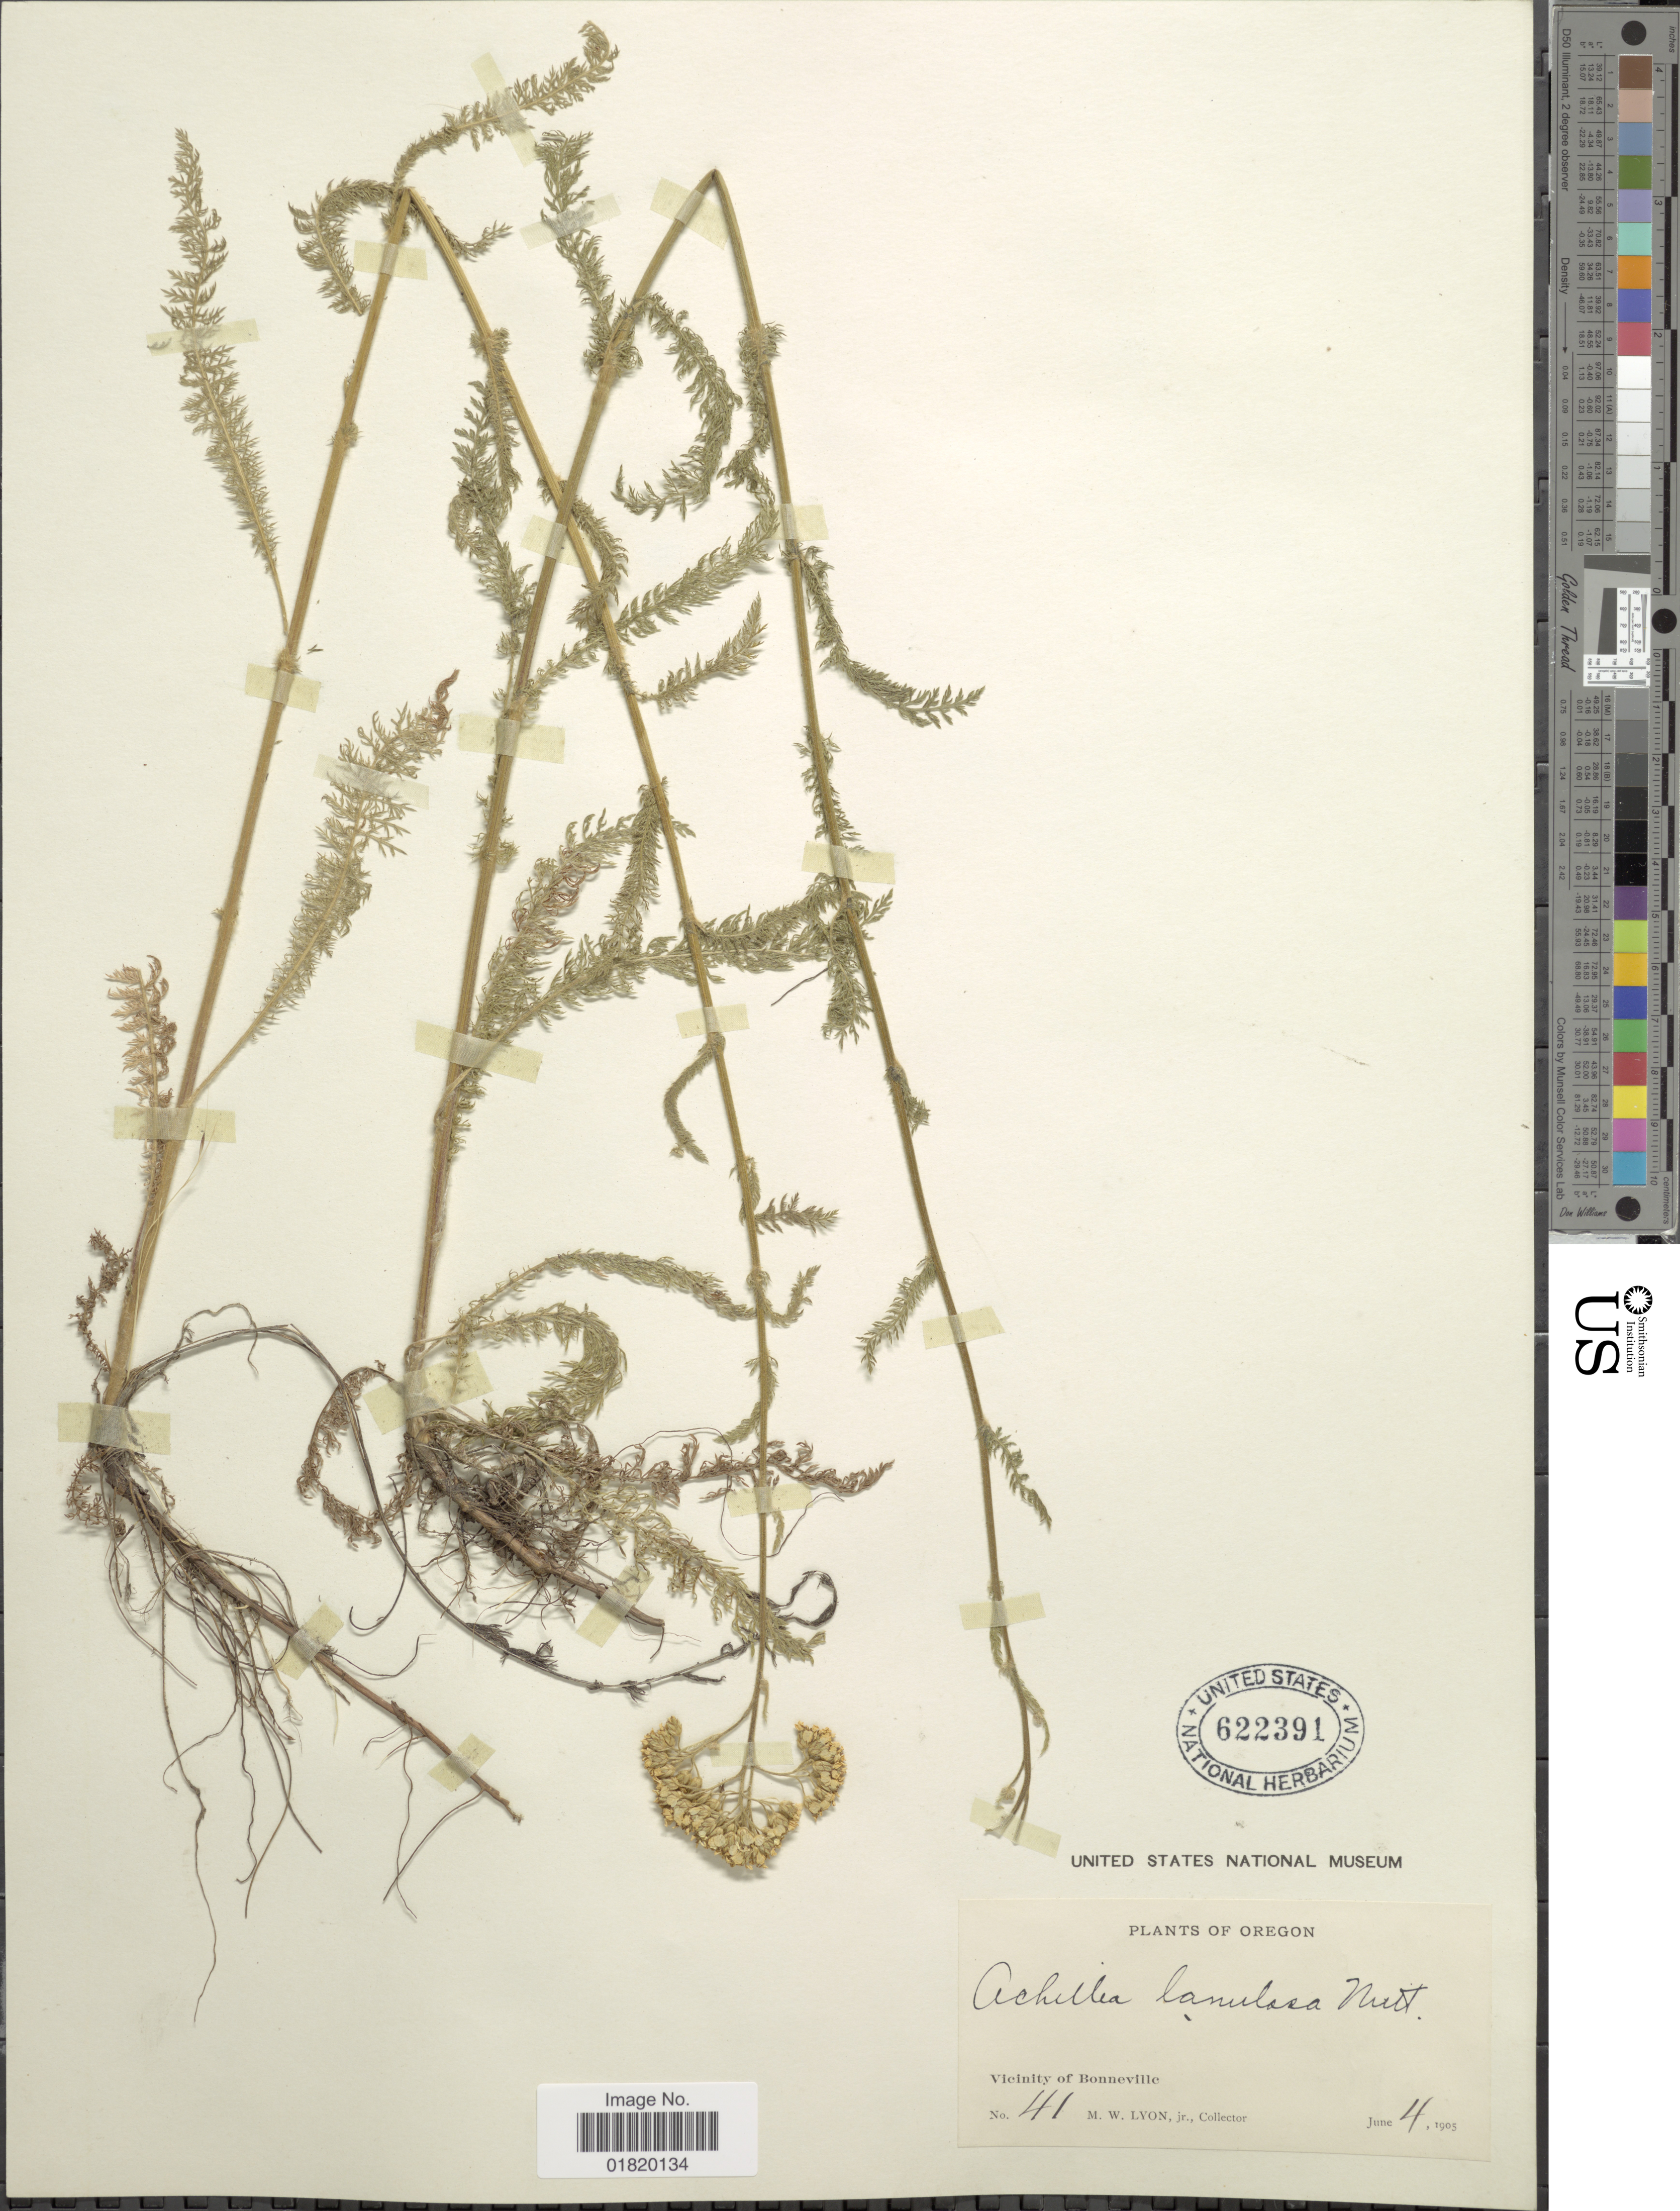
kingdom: Plantae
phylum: Tracheophyta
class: Magnoliopsida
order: Asterales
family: Asteraceae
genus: Achillea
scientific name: Achillea lanulosa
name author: Nutt.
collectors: M. Lyon Jr.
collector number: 41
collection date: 1905-06-04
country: United States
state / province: Oregon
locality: Vicinity of Bonneville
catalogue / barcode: US 622391